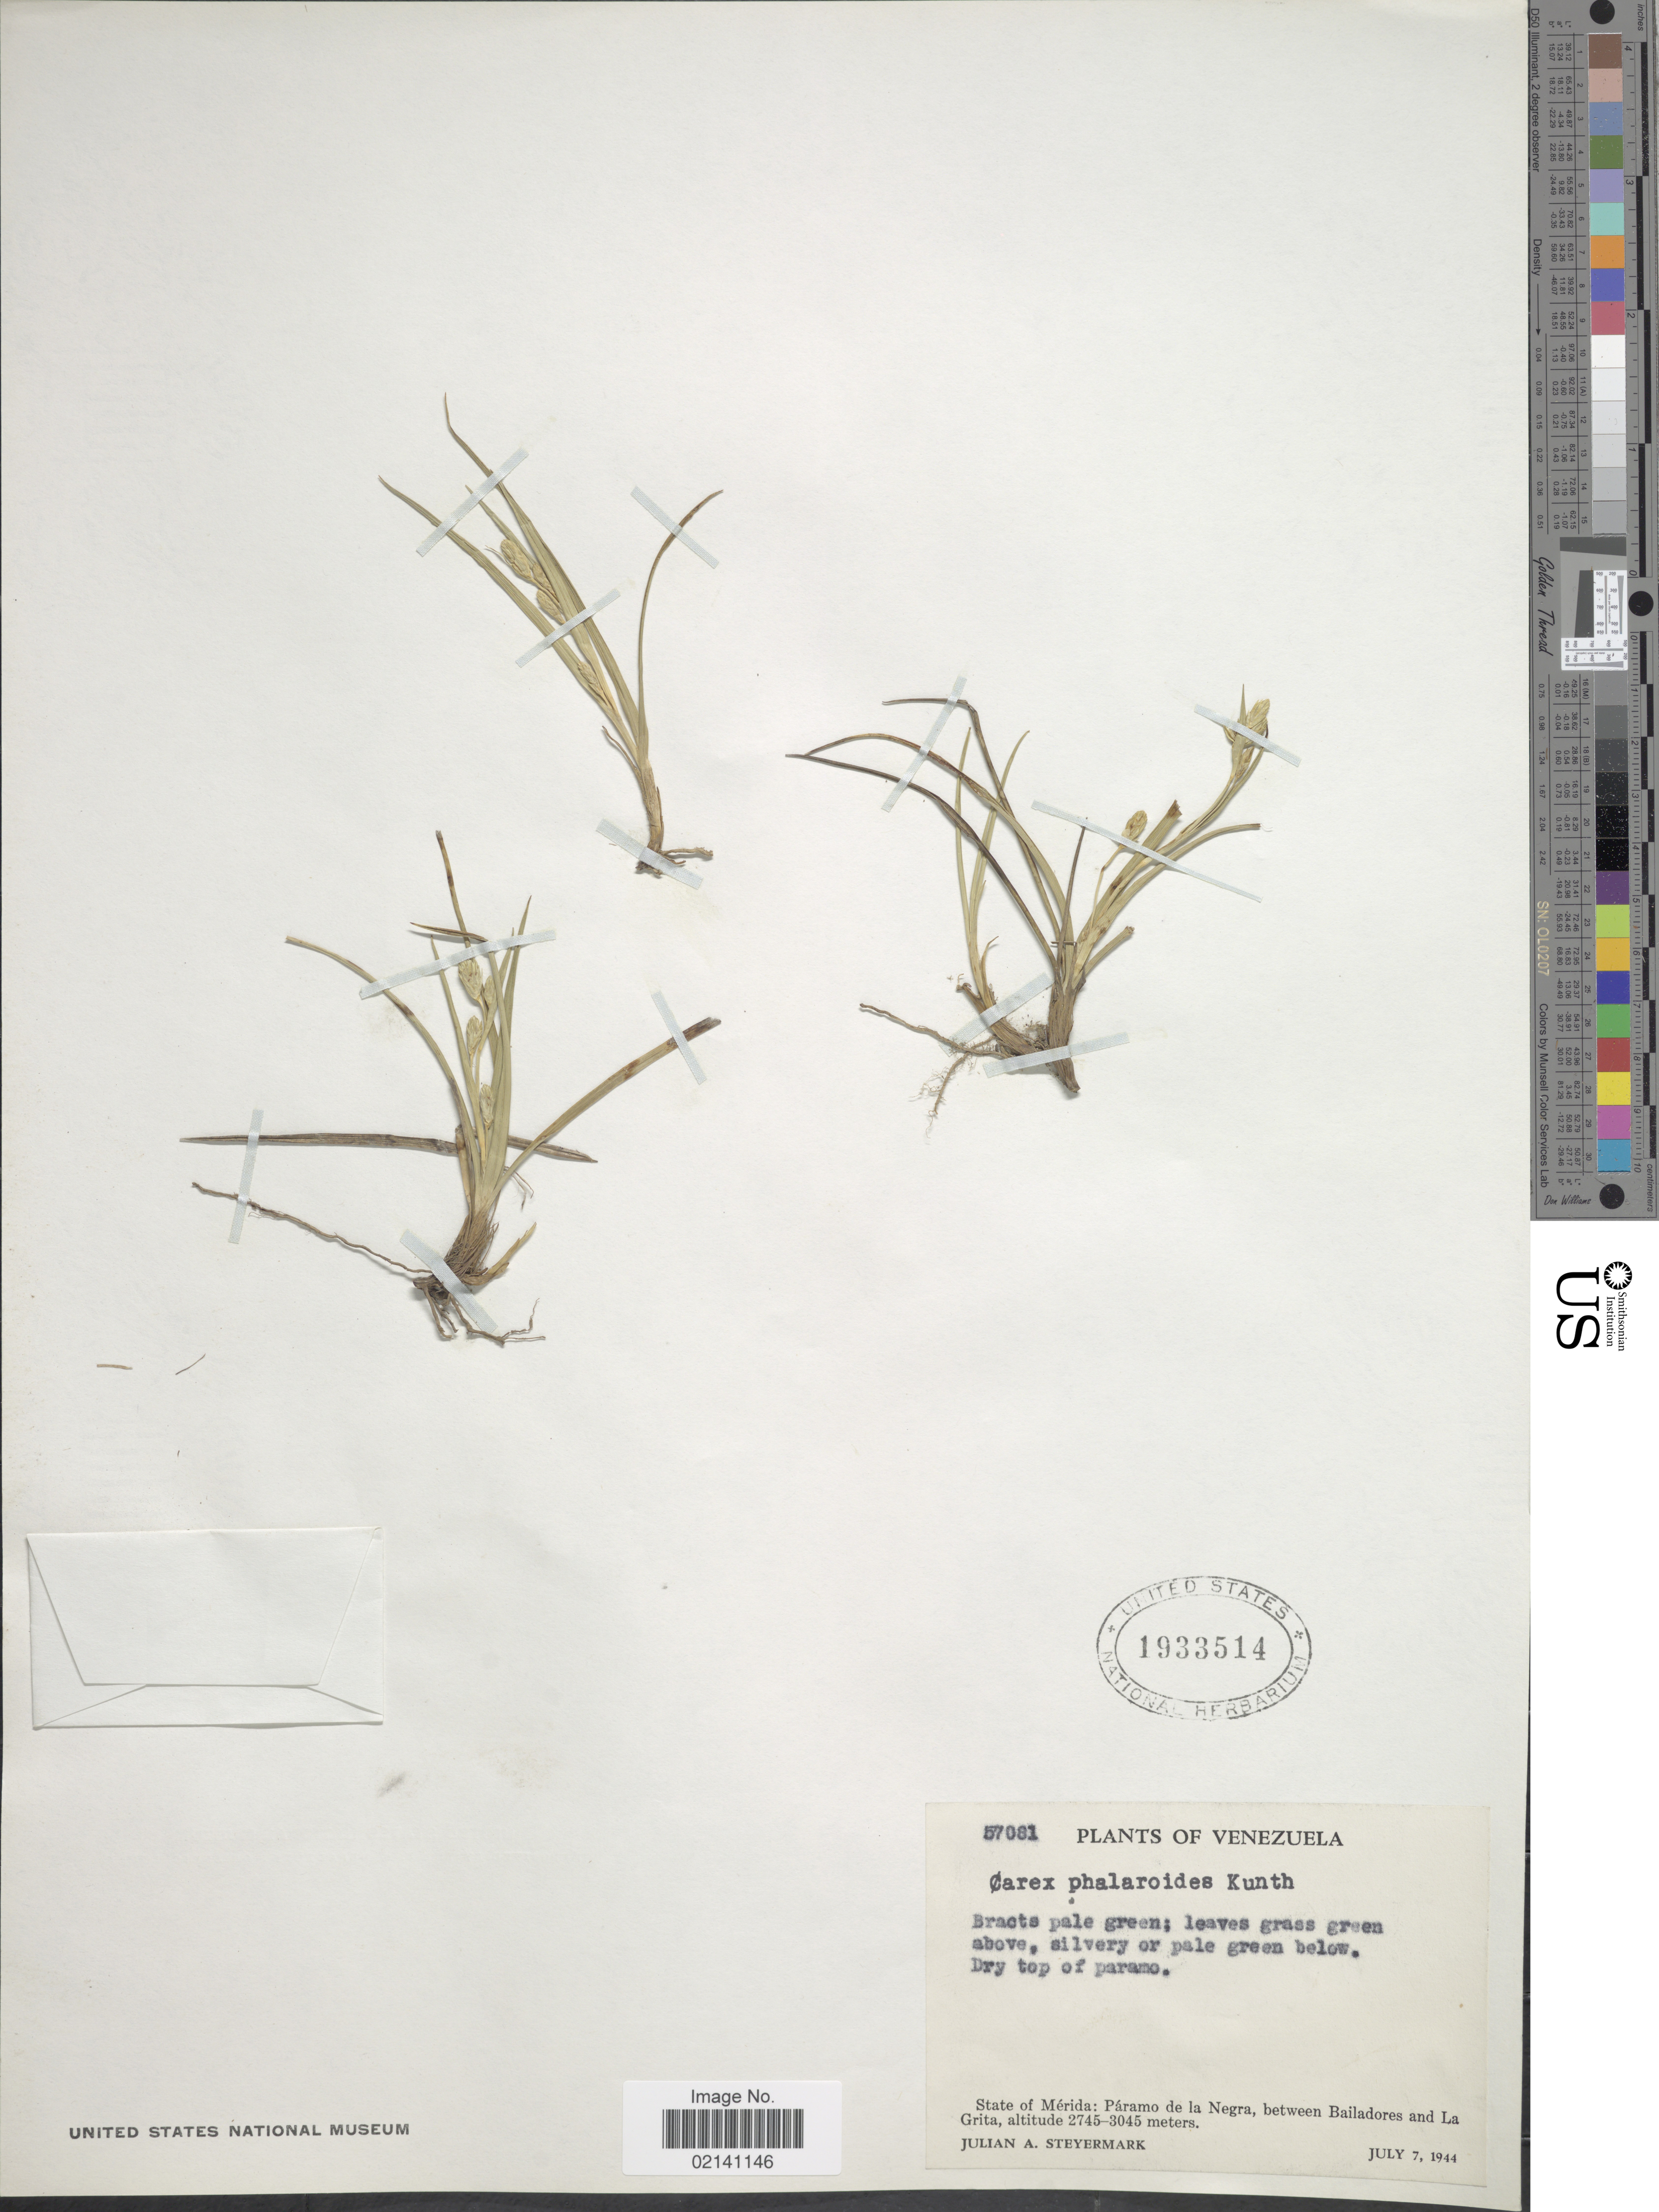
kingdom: Plantae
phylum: Tracheophyta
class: Liliopsida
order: Poales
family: Cyperaceae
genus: Carex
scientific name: Carex phalaroides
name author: Kunth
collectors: J. Steyermark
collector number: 57081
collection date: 1944-07-07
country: Venezuela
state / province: Mérida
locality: State of Merida: Paramo de la Negra, between Bailadores and La Grita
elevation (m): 2745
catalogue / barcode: US 1933514